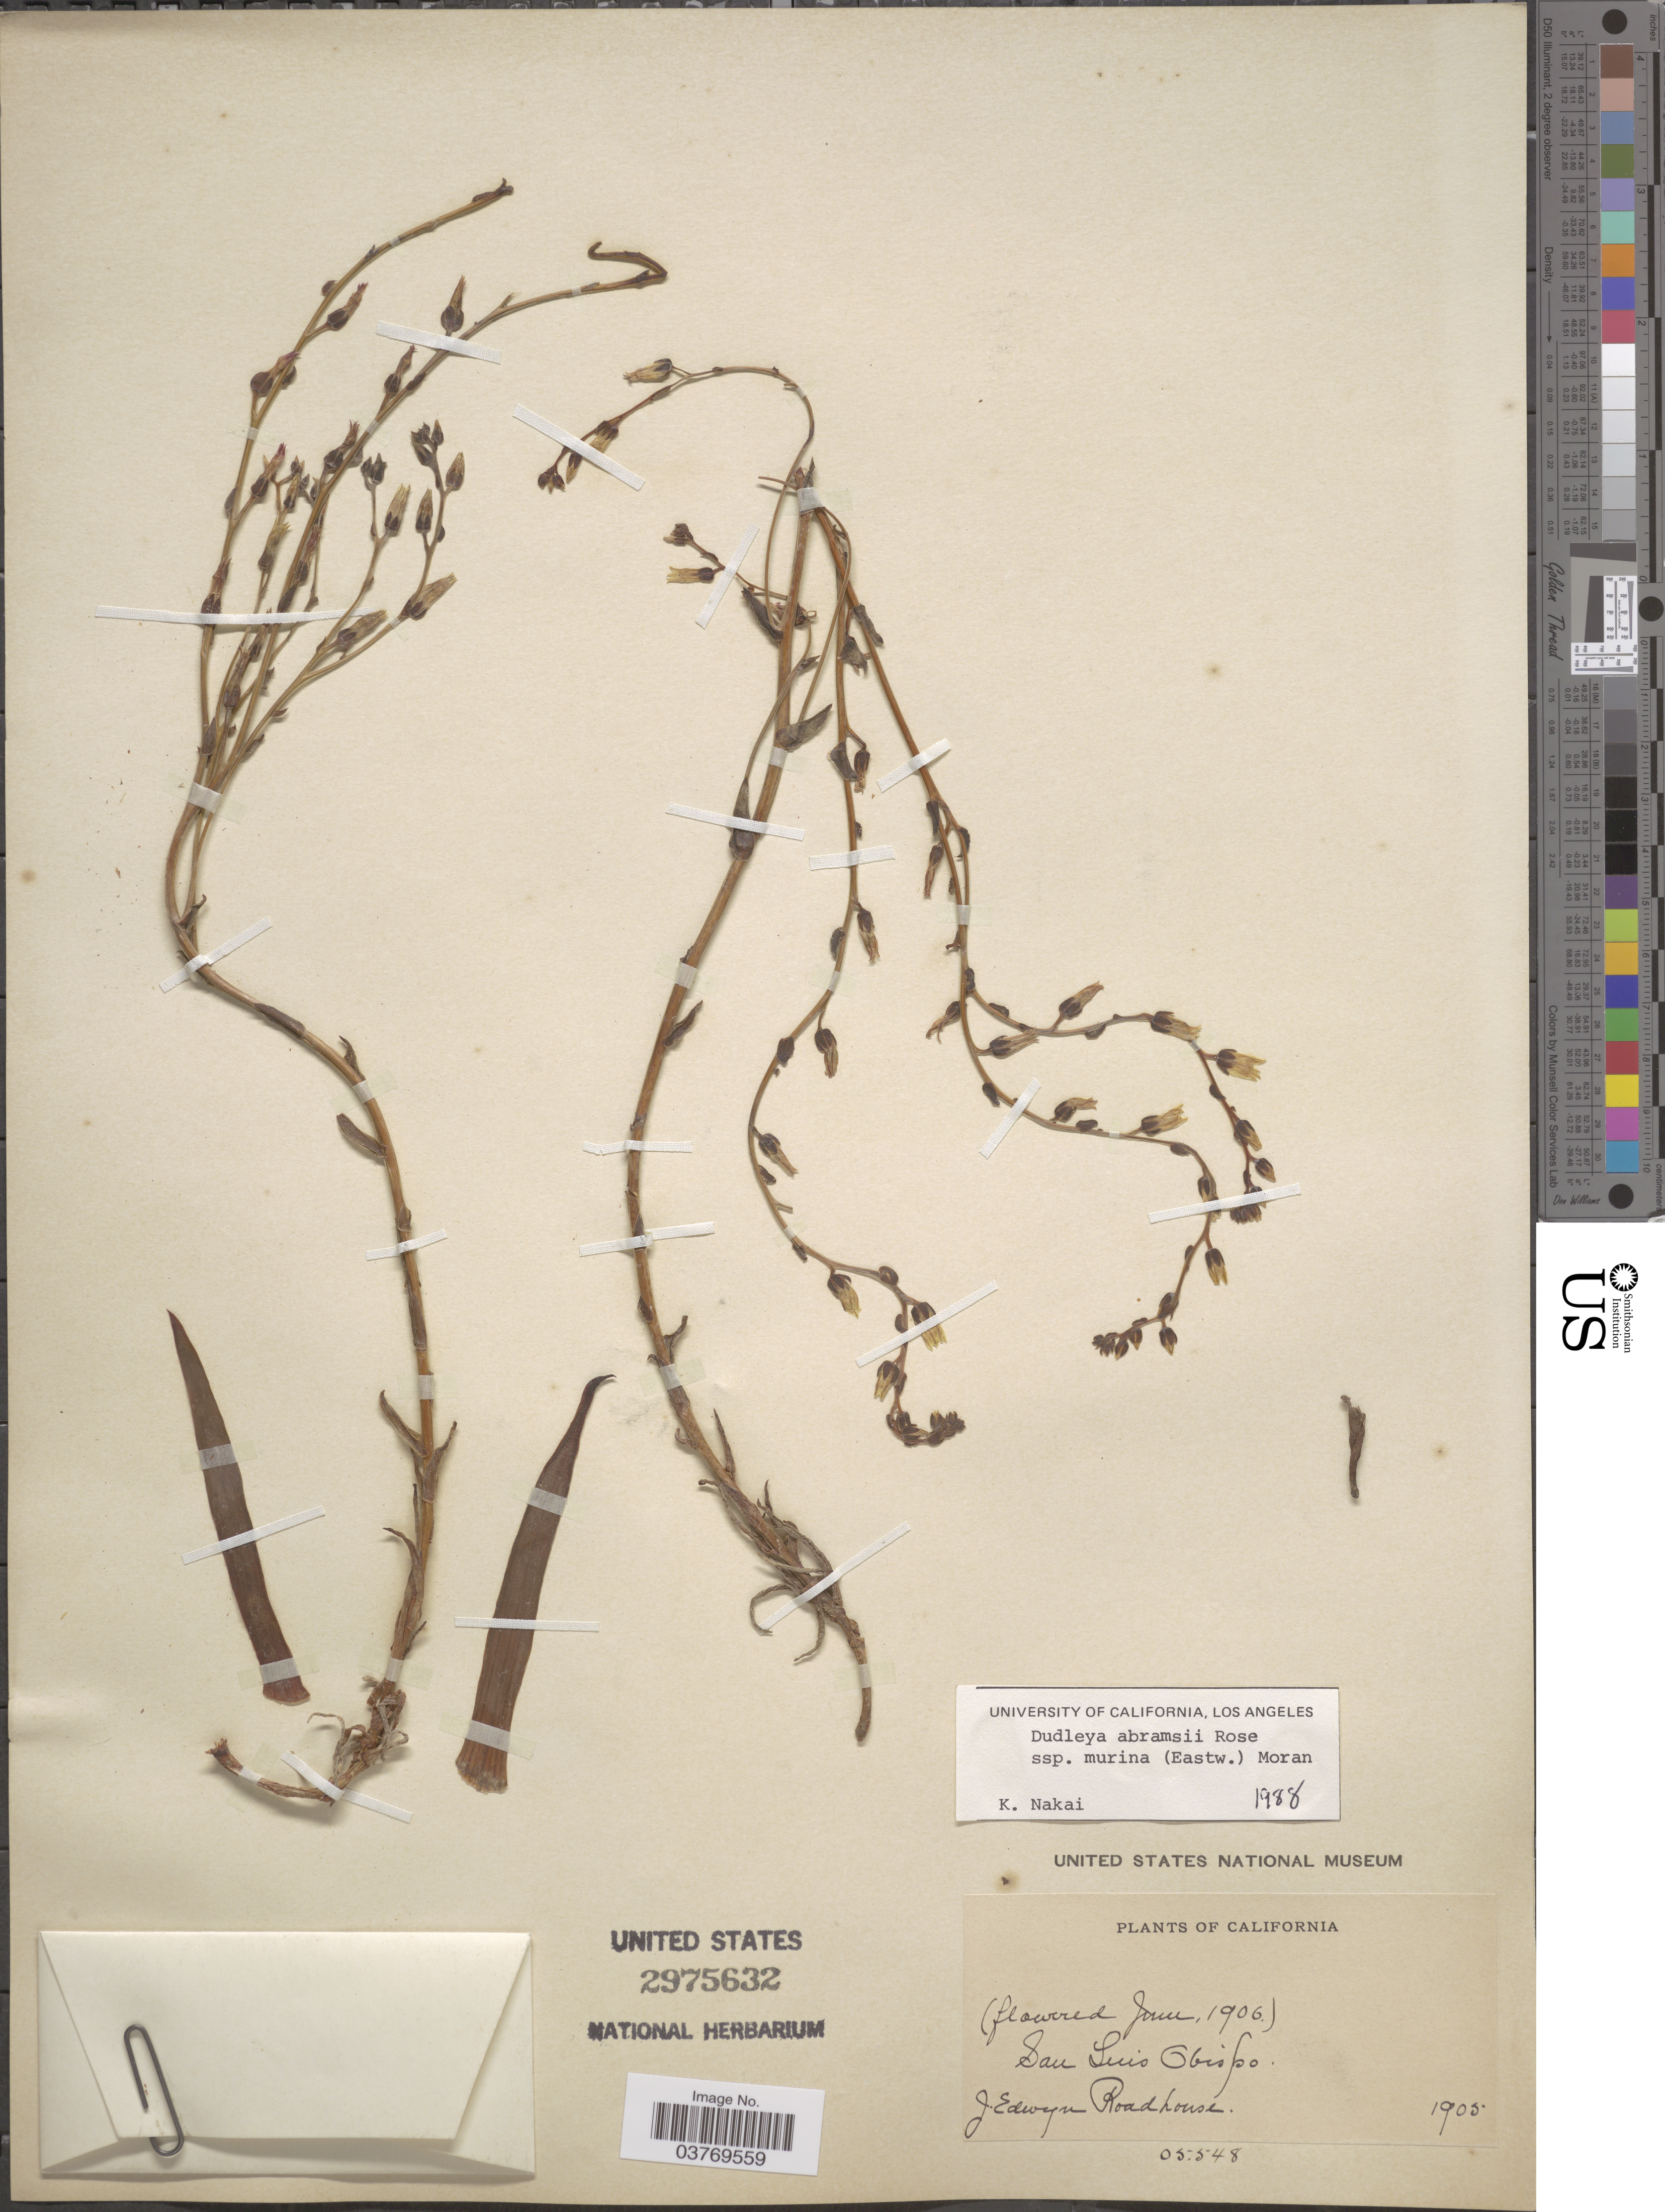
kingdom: Plantae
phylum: Tracheophyta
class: Magnoliopsida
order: Saxifragales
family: Crassulaceae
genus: Dudleya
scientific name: Dudleya abramsii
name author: Rose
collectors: J. Roadhouse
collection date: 1905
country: United States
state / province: California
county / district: San Luis Obispo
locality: San Luis Obispo.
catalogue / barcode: US 2975632